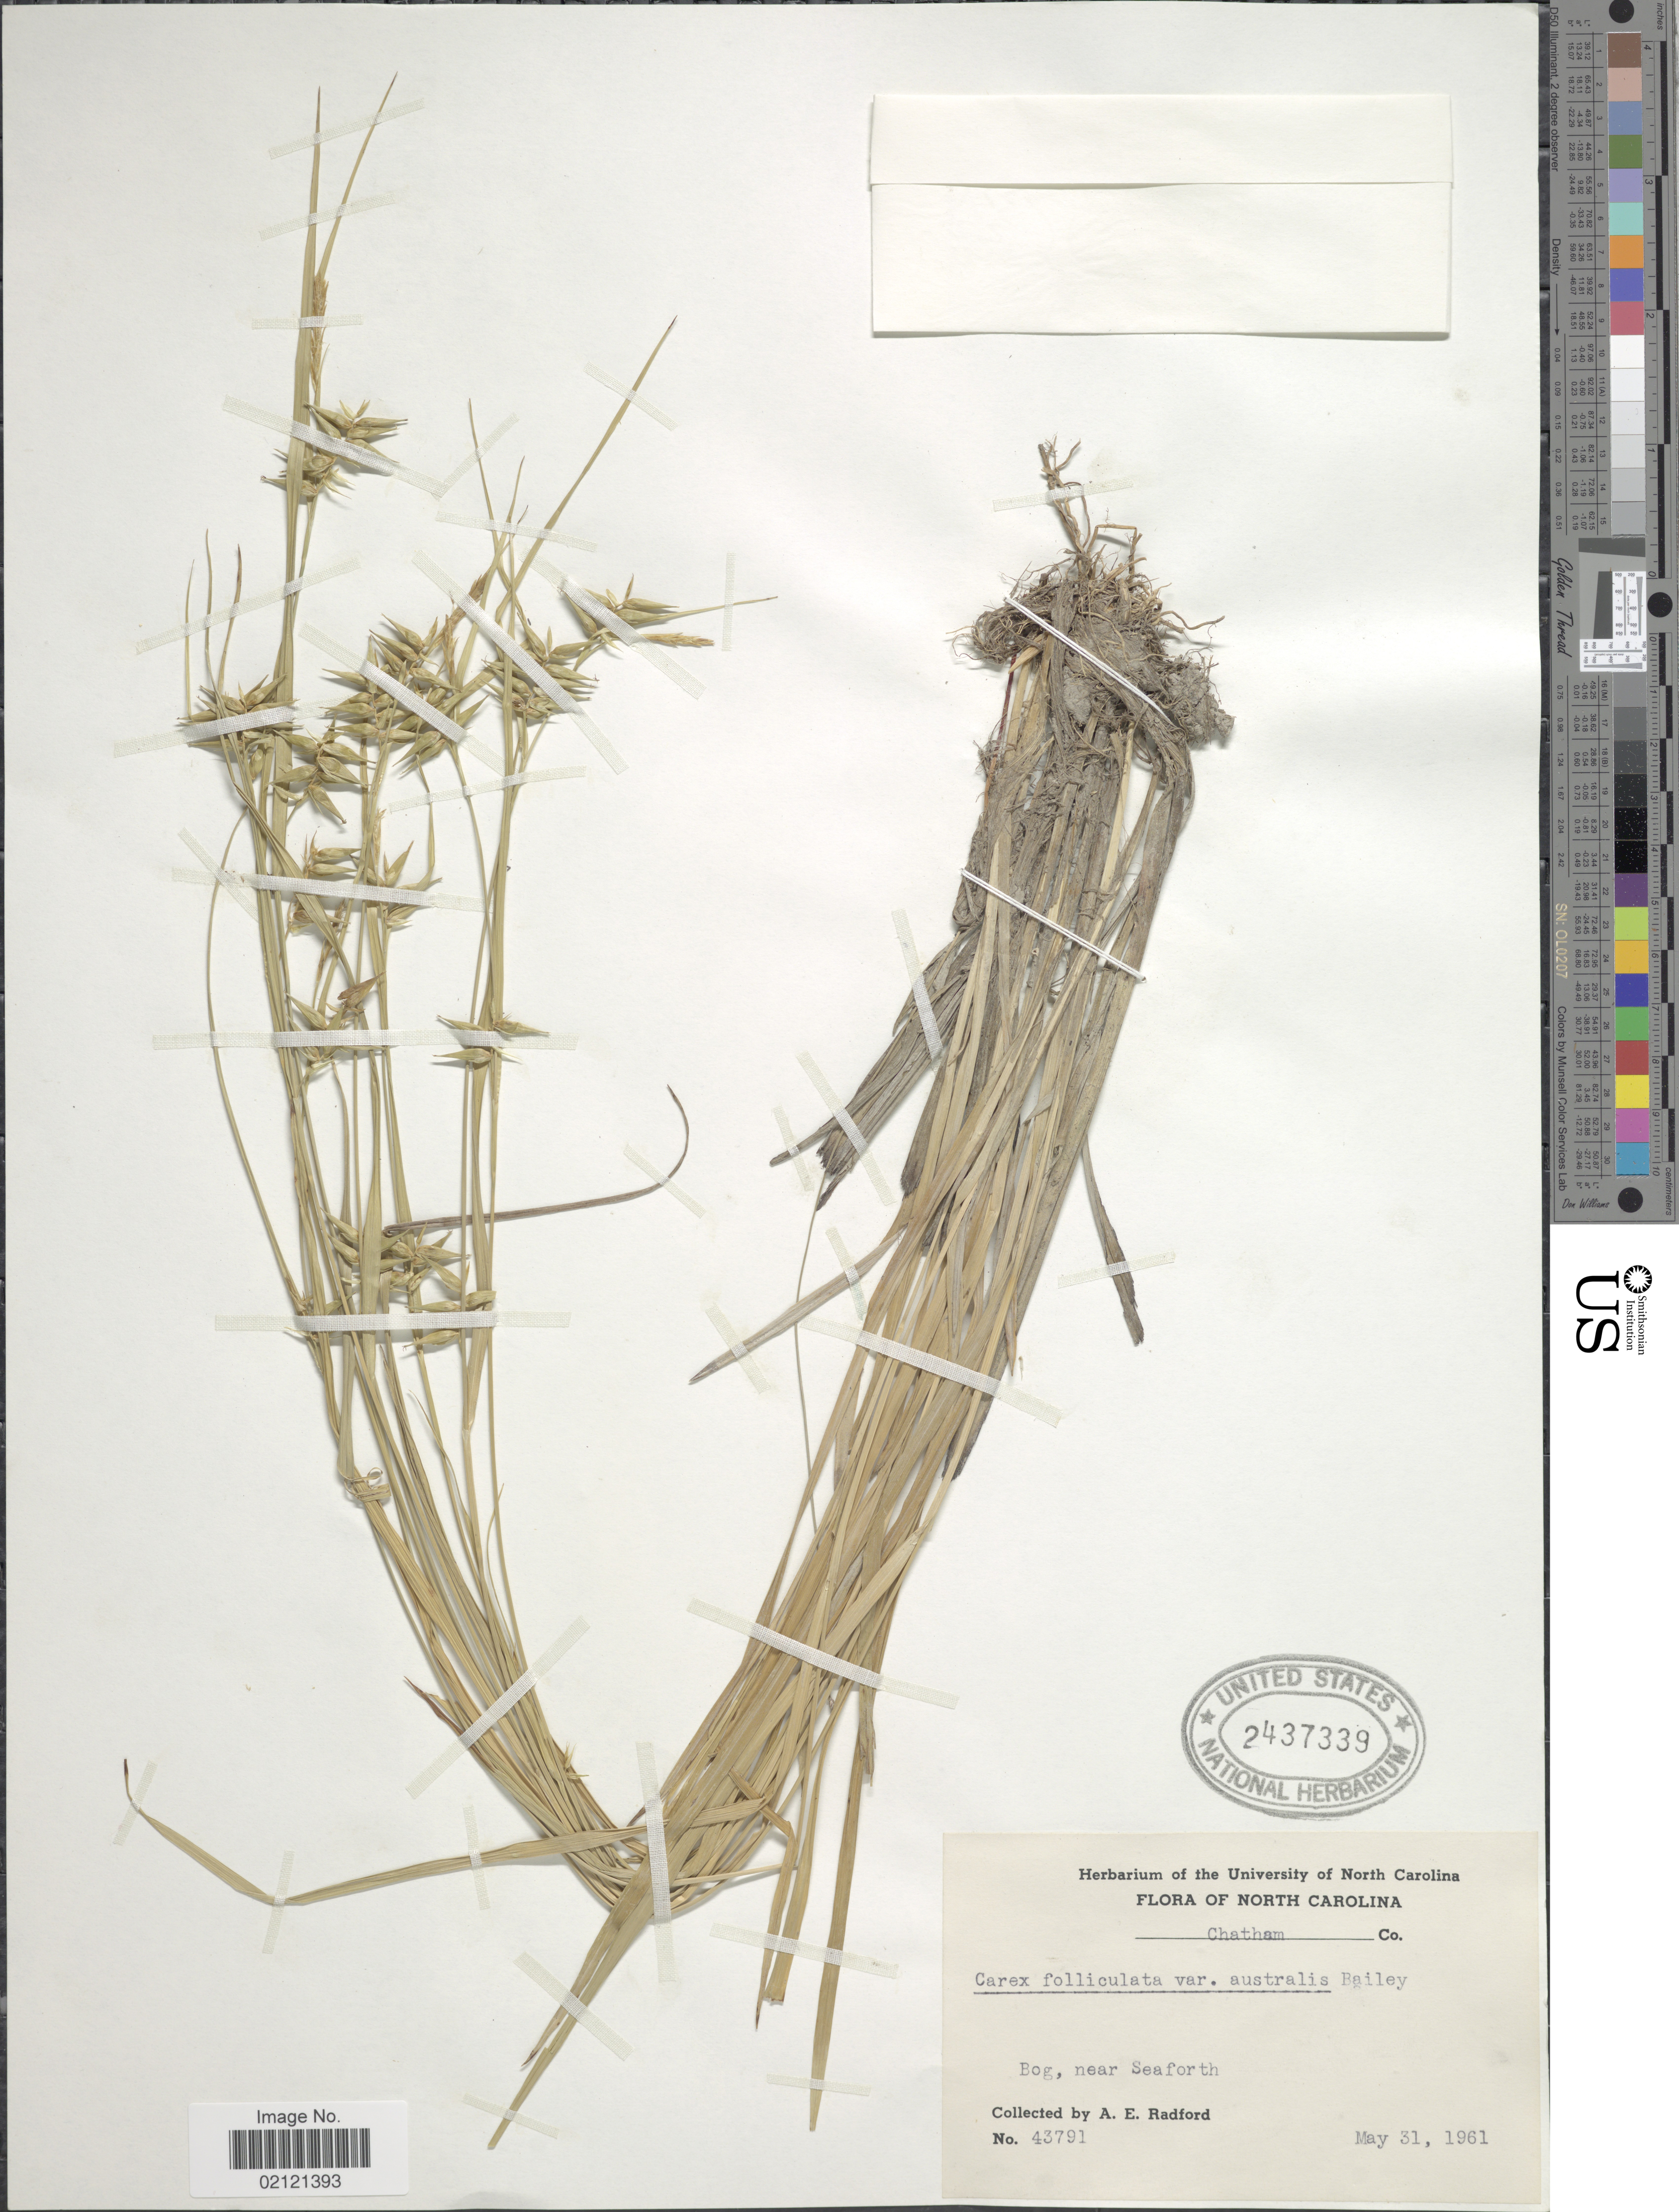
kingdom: Plantae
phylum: Tracheophyta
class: Liliopsida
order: Poales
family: Cyperaceae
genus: Carex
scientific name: Carex lonchocarpa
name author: Willd. ex Spreng.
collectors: A. E. Radford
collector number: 43791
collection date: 1961-05-31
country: United States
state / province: North Carolina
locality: Chatham Co., Bog, near Seaforth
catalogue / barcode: US 2437339